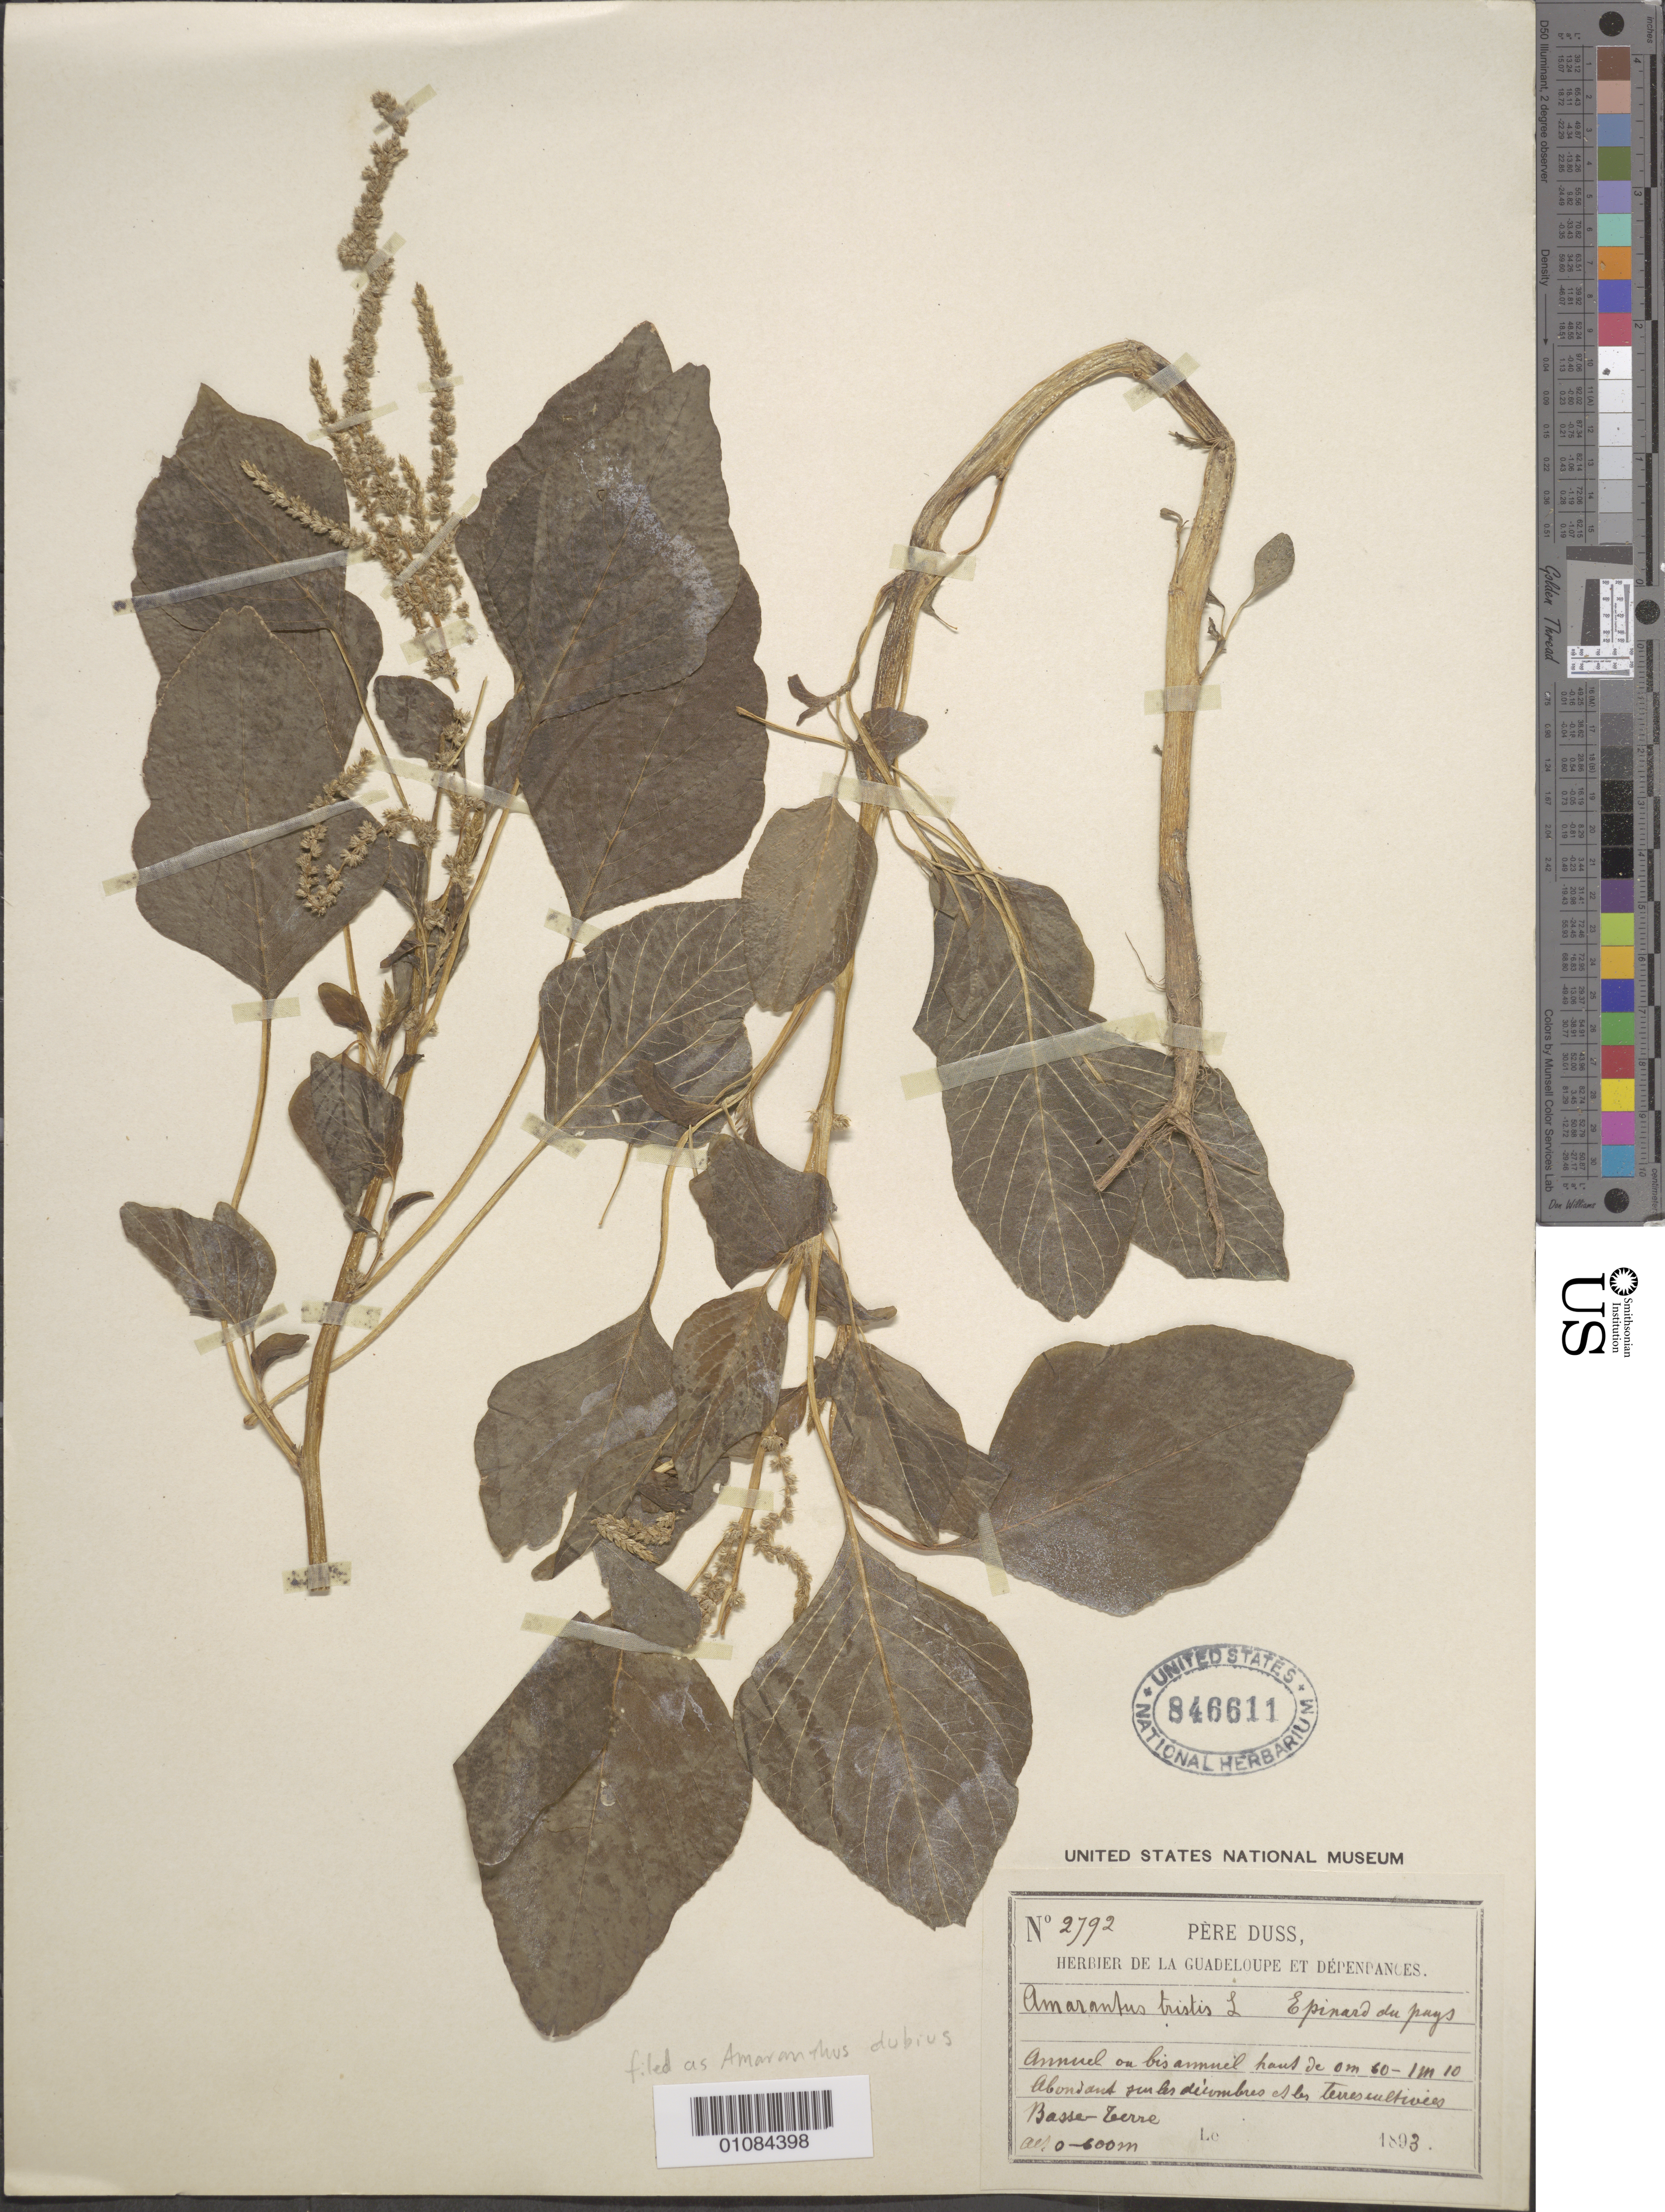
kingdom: Plantae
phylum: Tracheophyta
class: Magnoliopsida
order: Caryophyllales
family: Amaranthaceae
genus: Amaranthus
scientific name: Amaranthus dubius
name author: Mart. ex Thell.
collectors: Père Duss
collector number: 2792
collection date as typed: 1893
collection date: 1893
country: Guadeloupe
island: Basse Terre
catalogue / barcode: US 846611